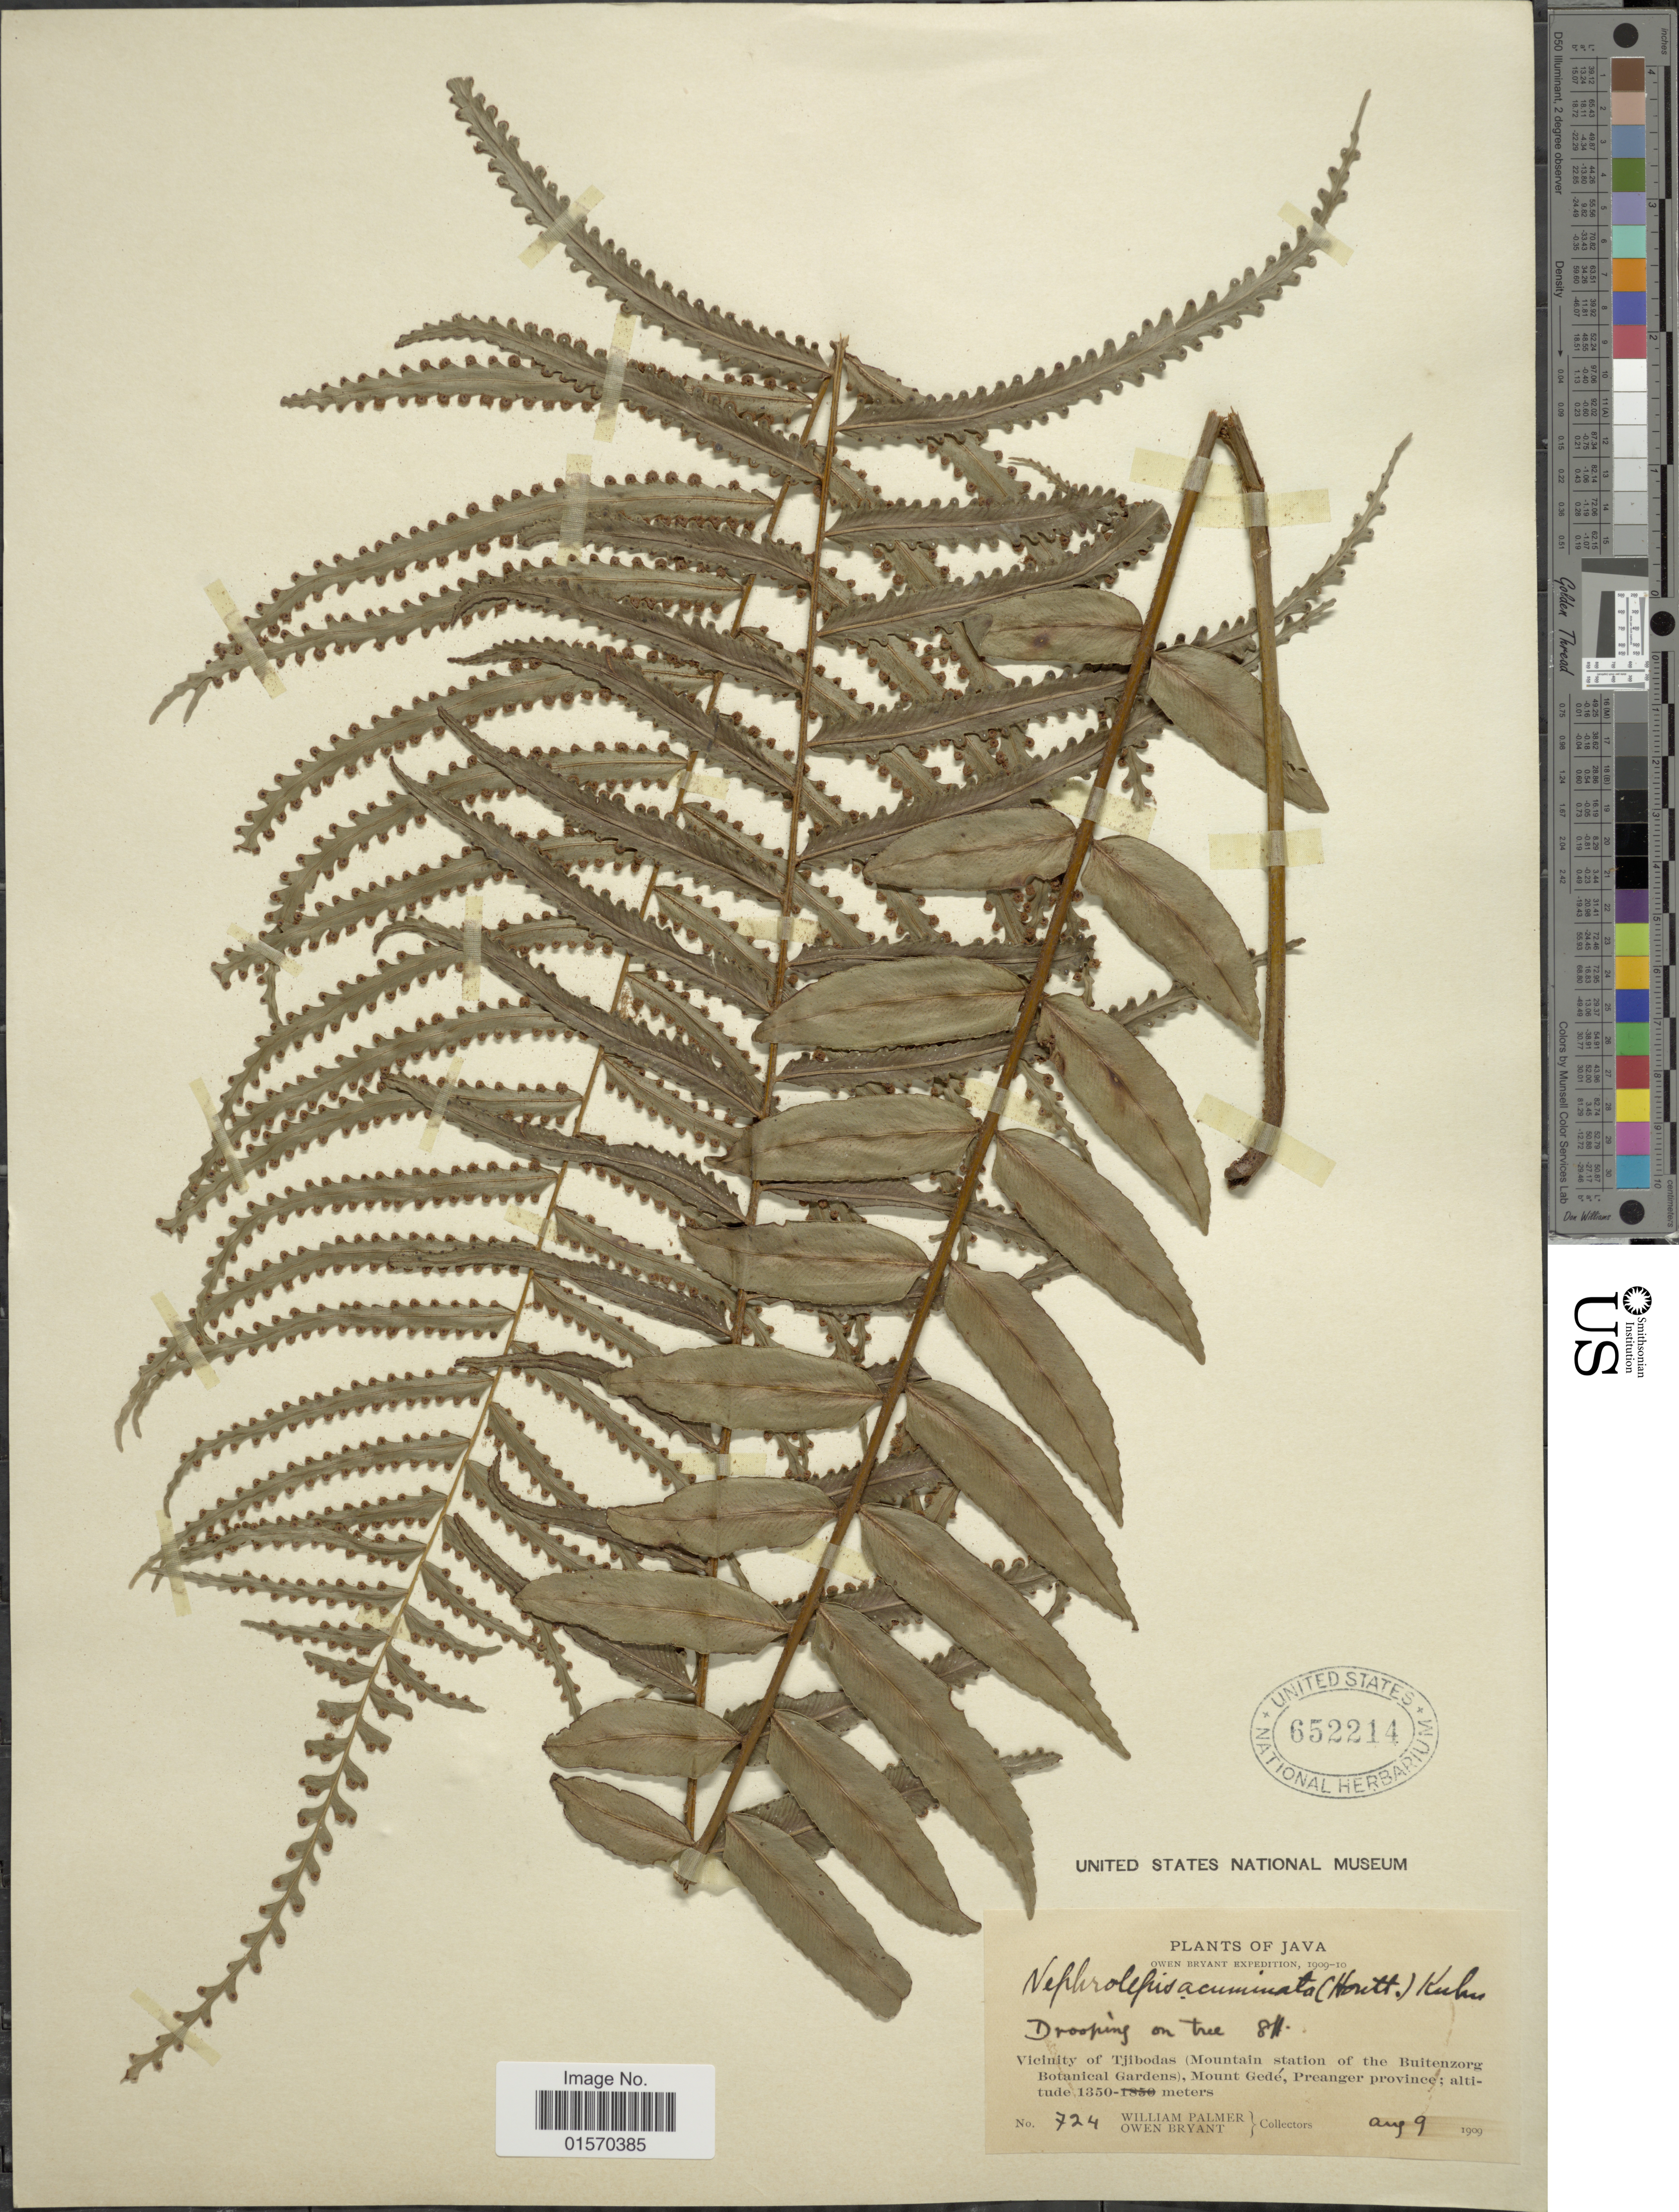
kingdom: Plantae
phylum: Tracheophyta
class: Polypodiopsida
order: Polypodiales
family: Nephrolepidaceae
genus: Nephrolepis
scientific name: Nephrolepis acuminata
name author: (Houtt.) Kuhn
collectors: W. Palmer & O. Bryant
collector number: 724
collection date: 1909-08-09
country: Indonesia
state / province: Java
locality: Vicinity of Tjibodas (Mountain station of the Buitenzorg Botanical Gardens), Mount Gedé, Preanger province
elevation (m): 1350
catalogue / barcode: US 652214